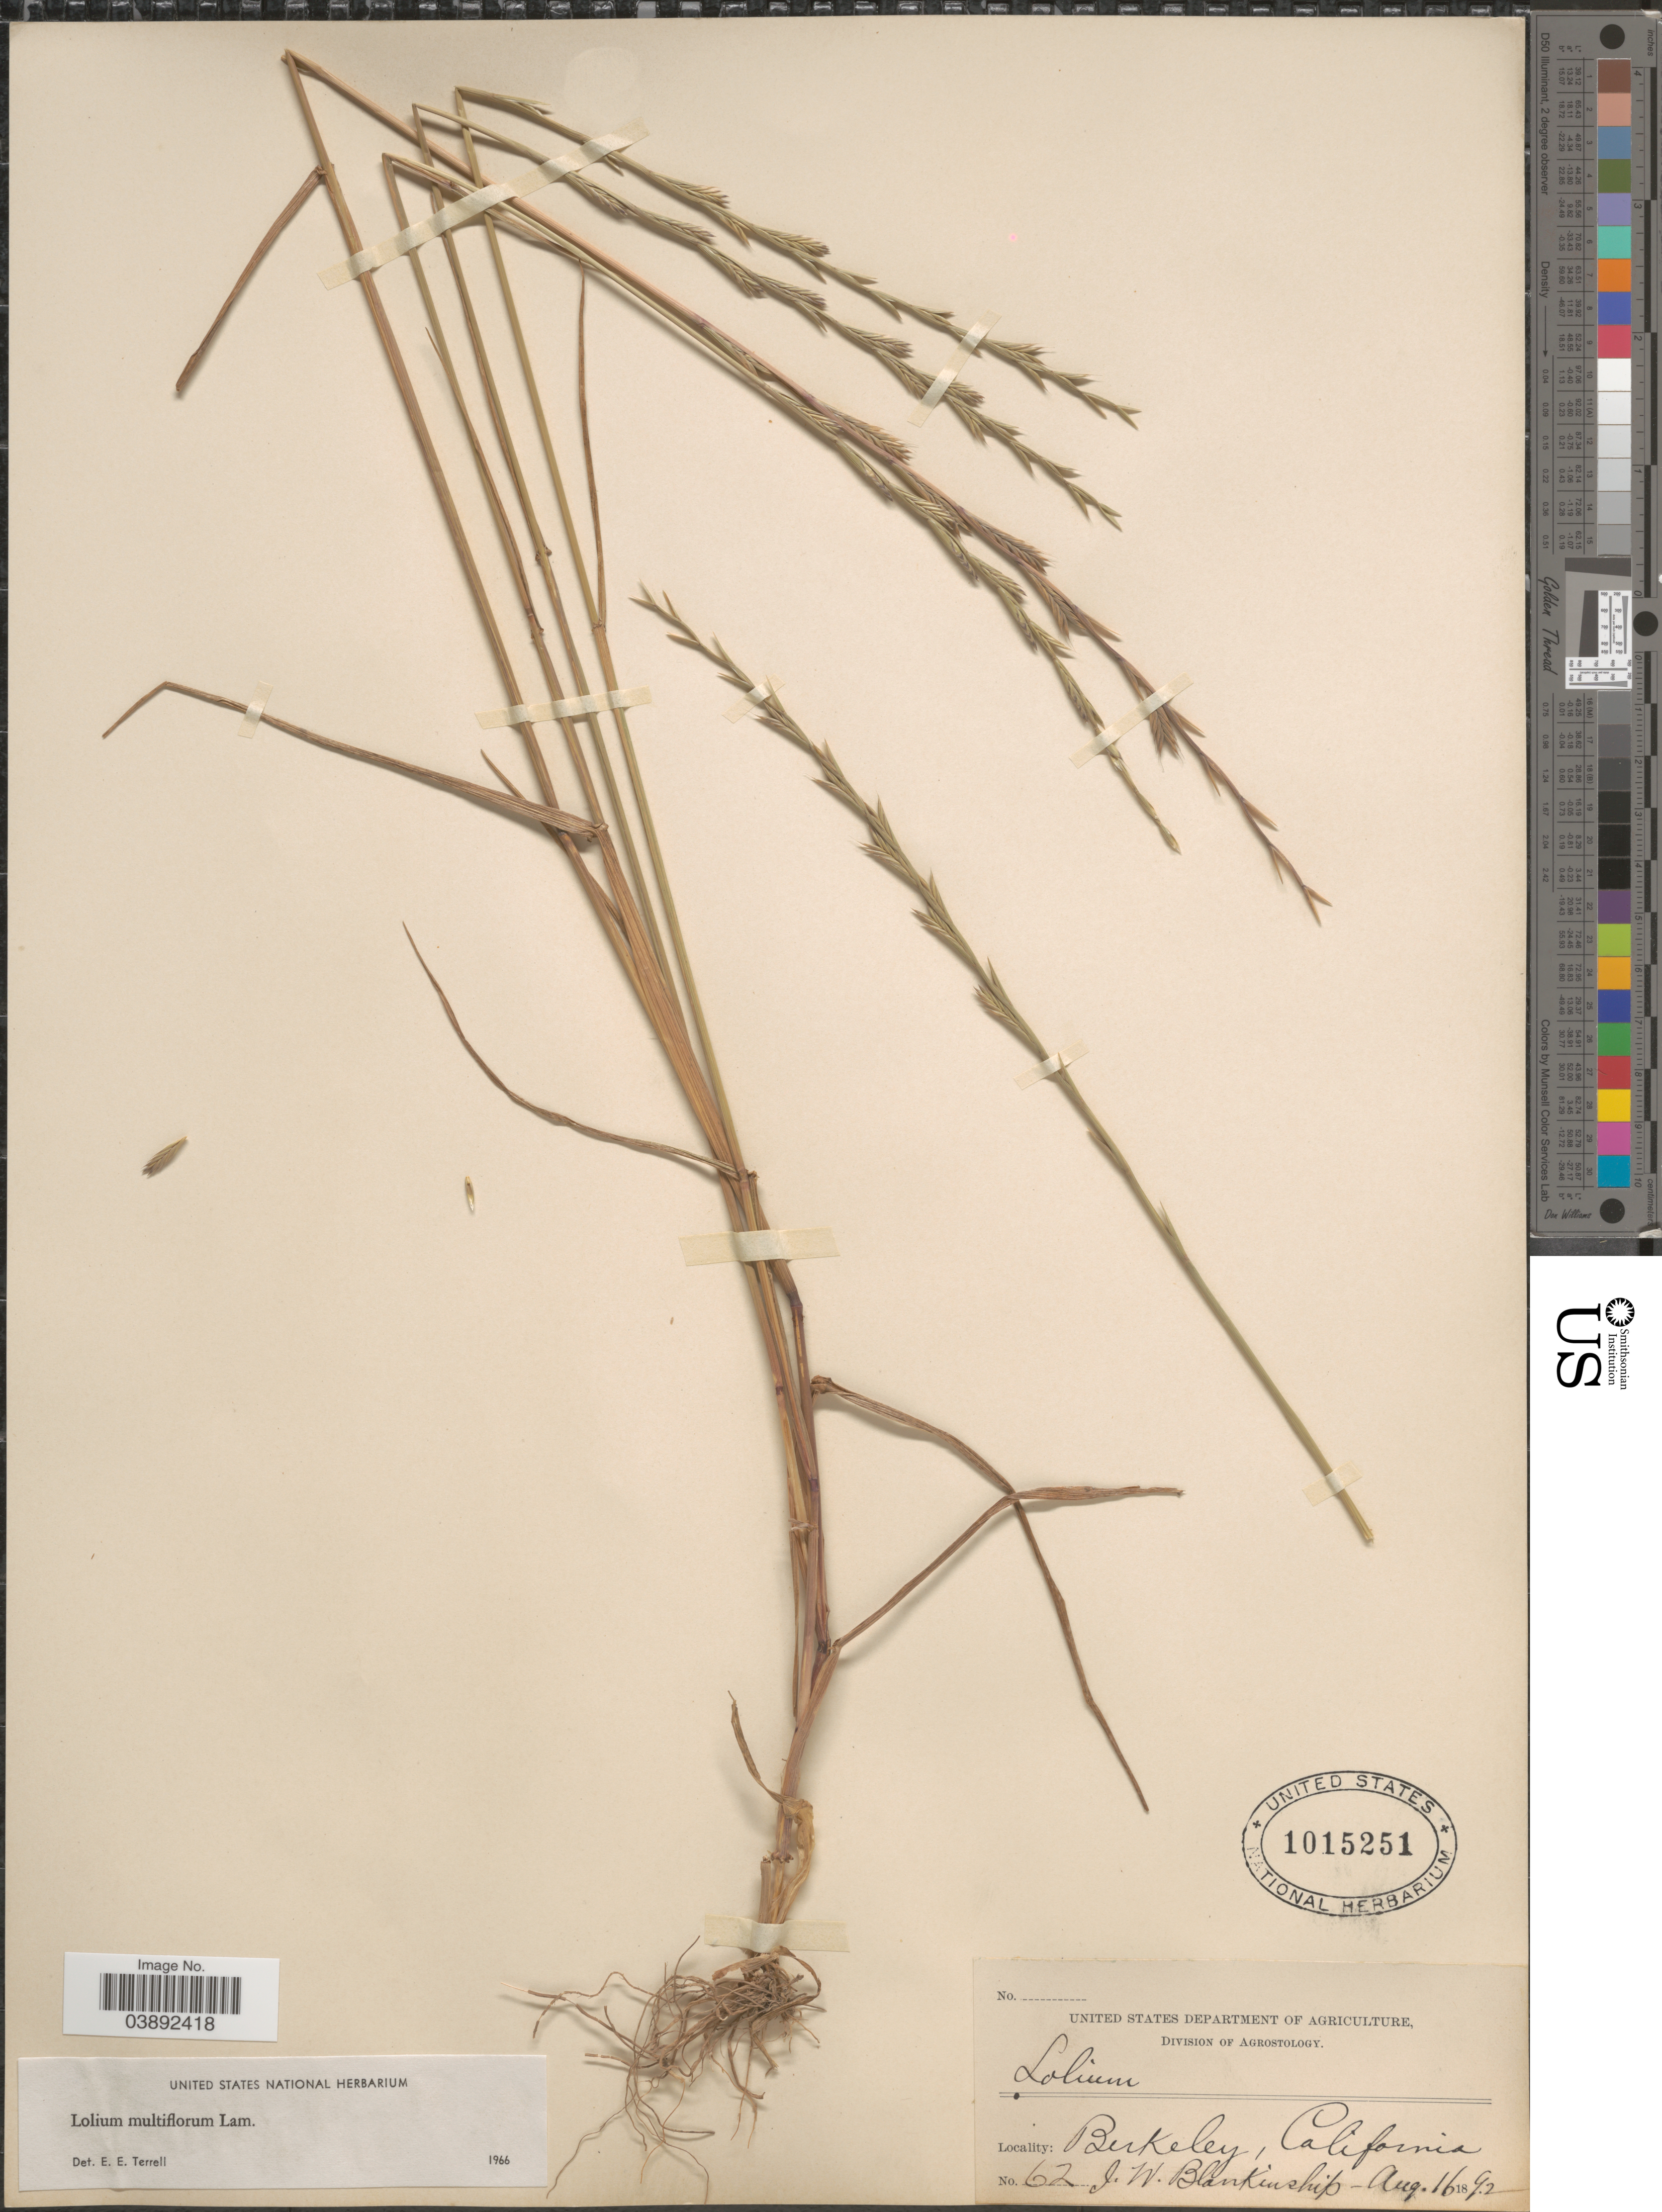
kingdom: Plantae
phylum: Tracheophyta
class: Liliopsida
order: Poales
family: Poaceae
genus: Lolium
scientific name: Lolium multiflorum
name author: Lam.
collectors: J. W. Blankinship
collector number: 62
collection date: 1892-08-16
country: United States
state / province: California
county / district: Alameda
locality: Berkeley.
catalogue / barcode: US 1015251